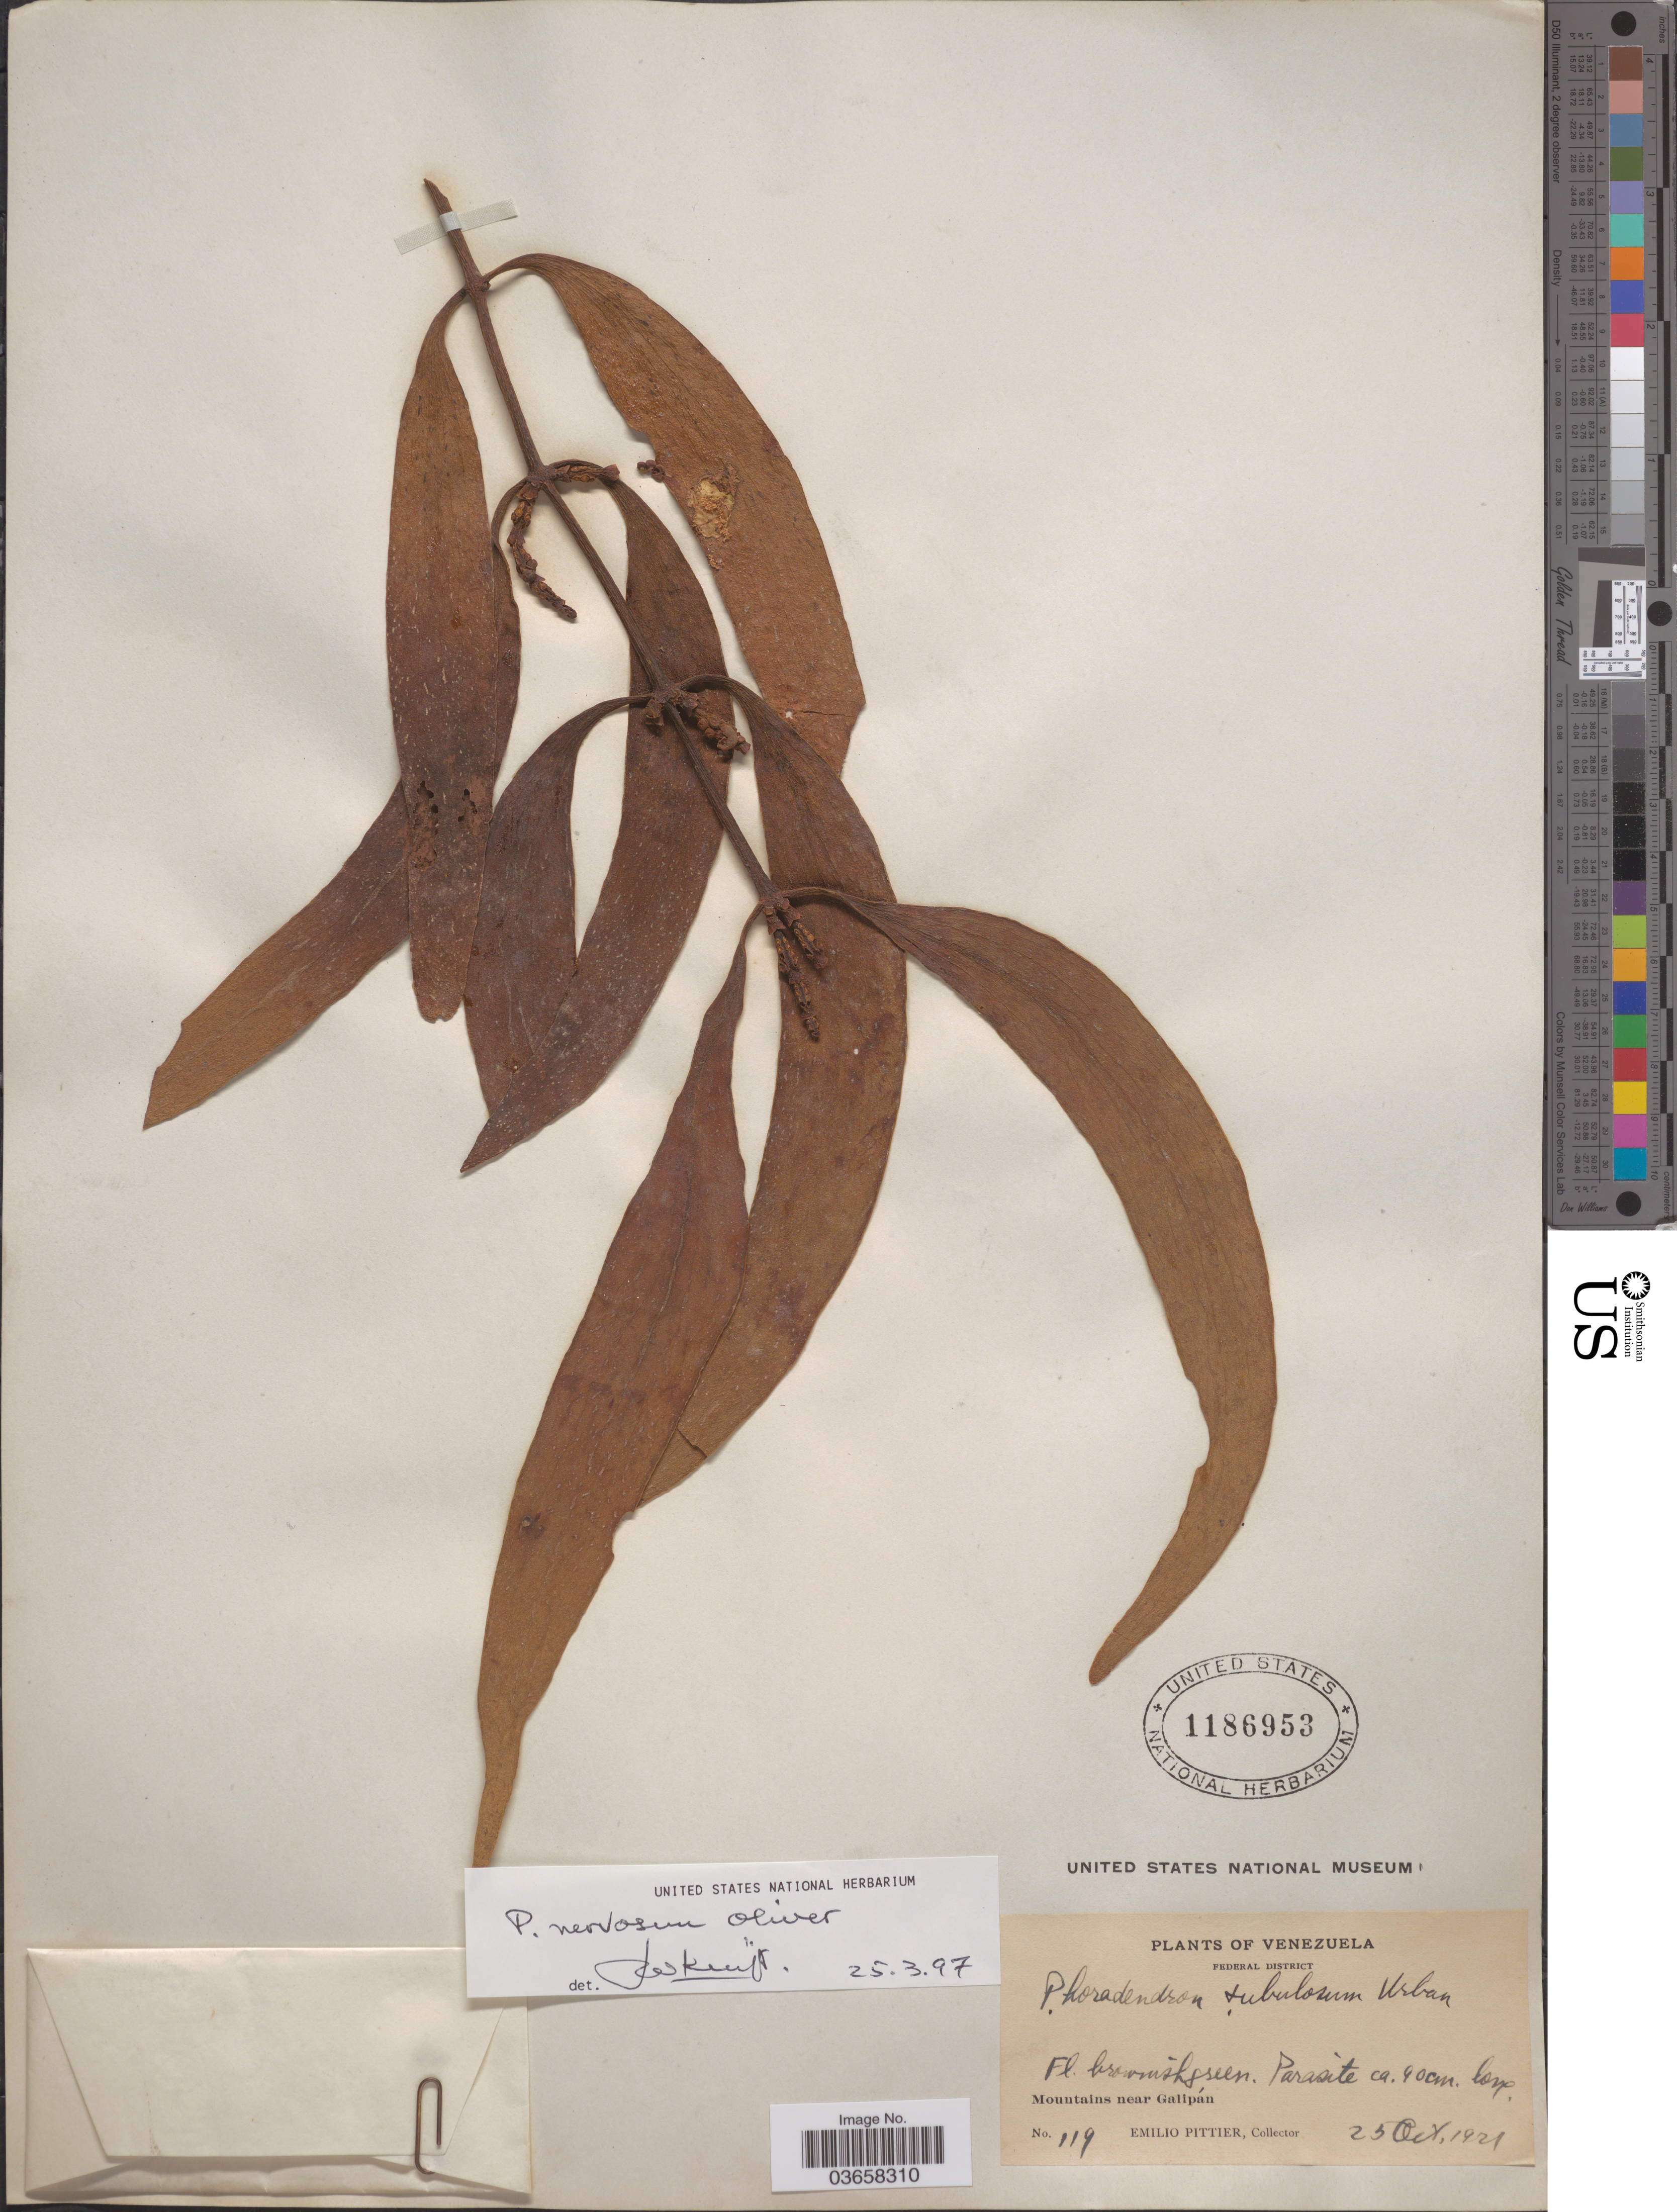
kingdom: Plantae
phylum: Tracheophyta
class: Magnoliopsida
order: Santalales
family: Viscaceae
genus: Phoradendron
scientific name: Phoradendron nervosum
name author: Oliv.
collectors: E. Pittier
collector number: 119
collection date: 1921-10-25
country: Venezuela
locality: Federal District, Mountains near Galipán.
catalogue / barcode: US 1186953